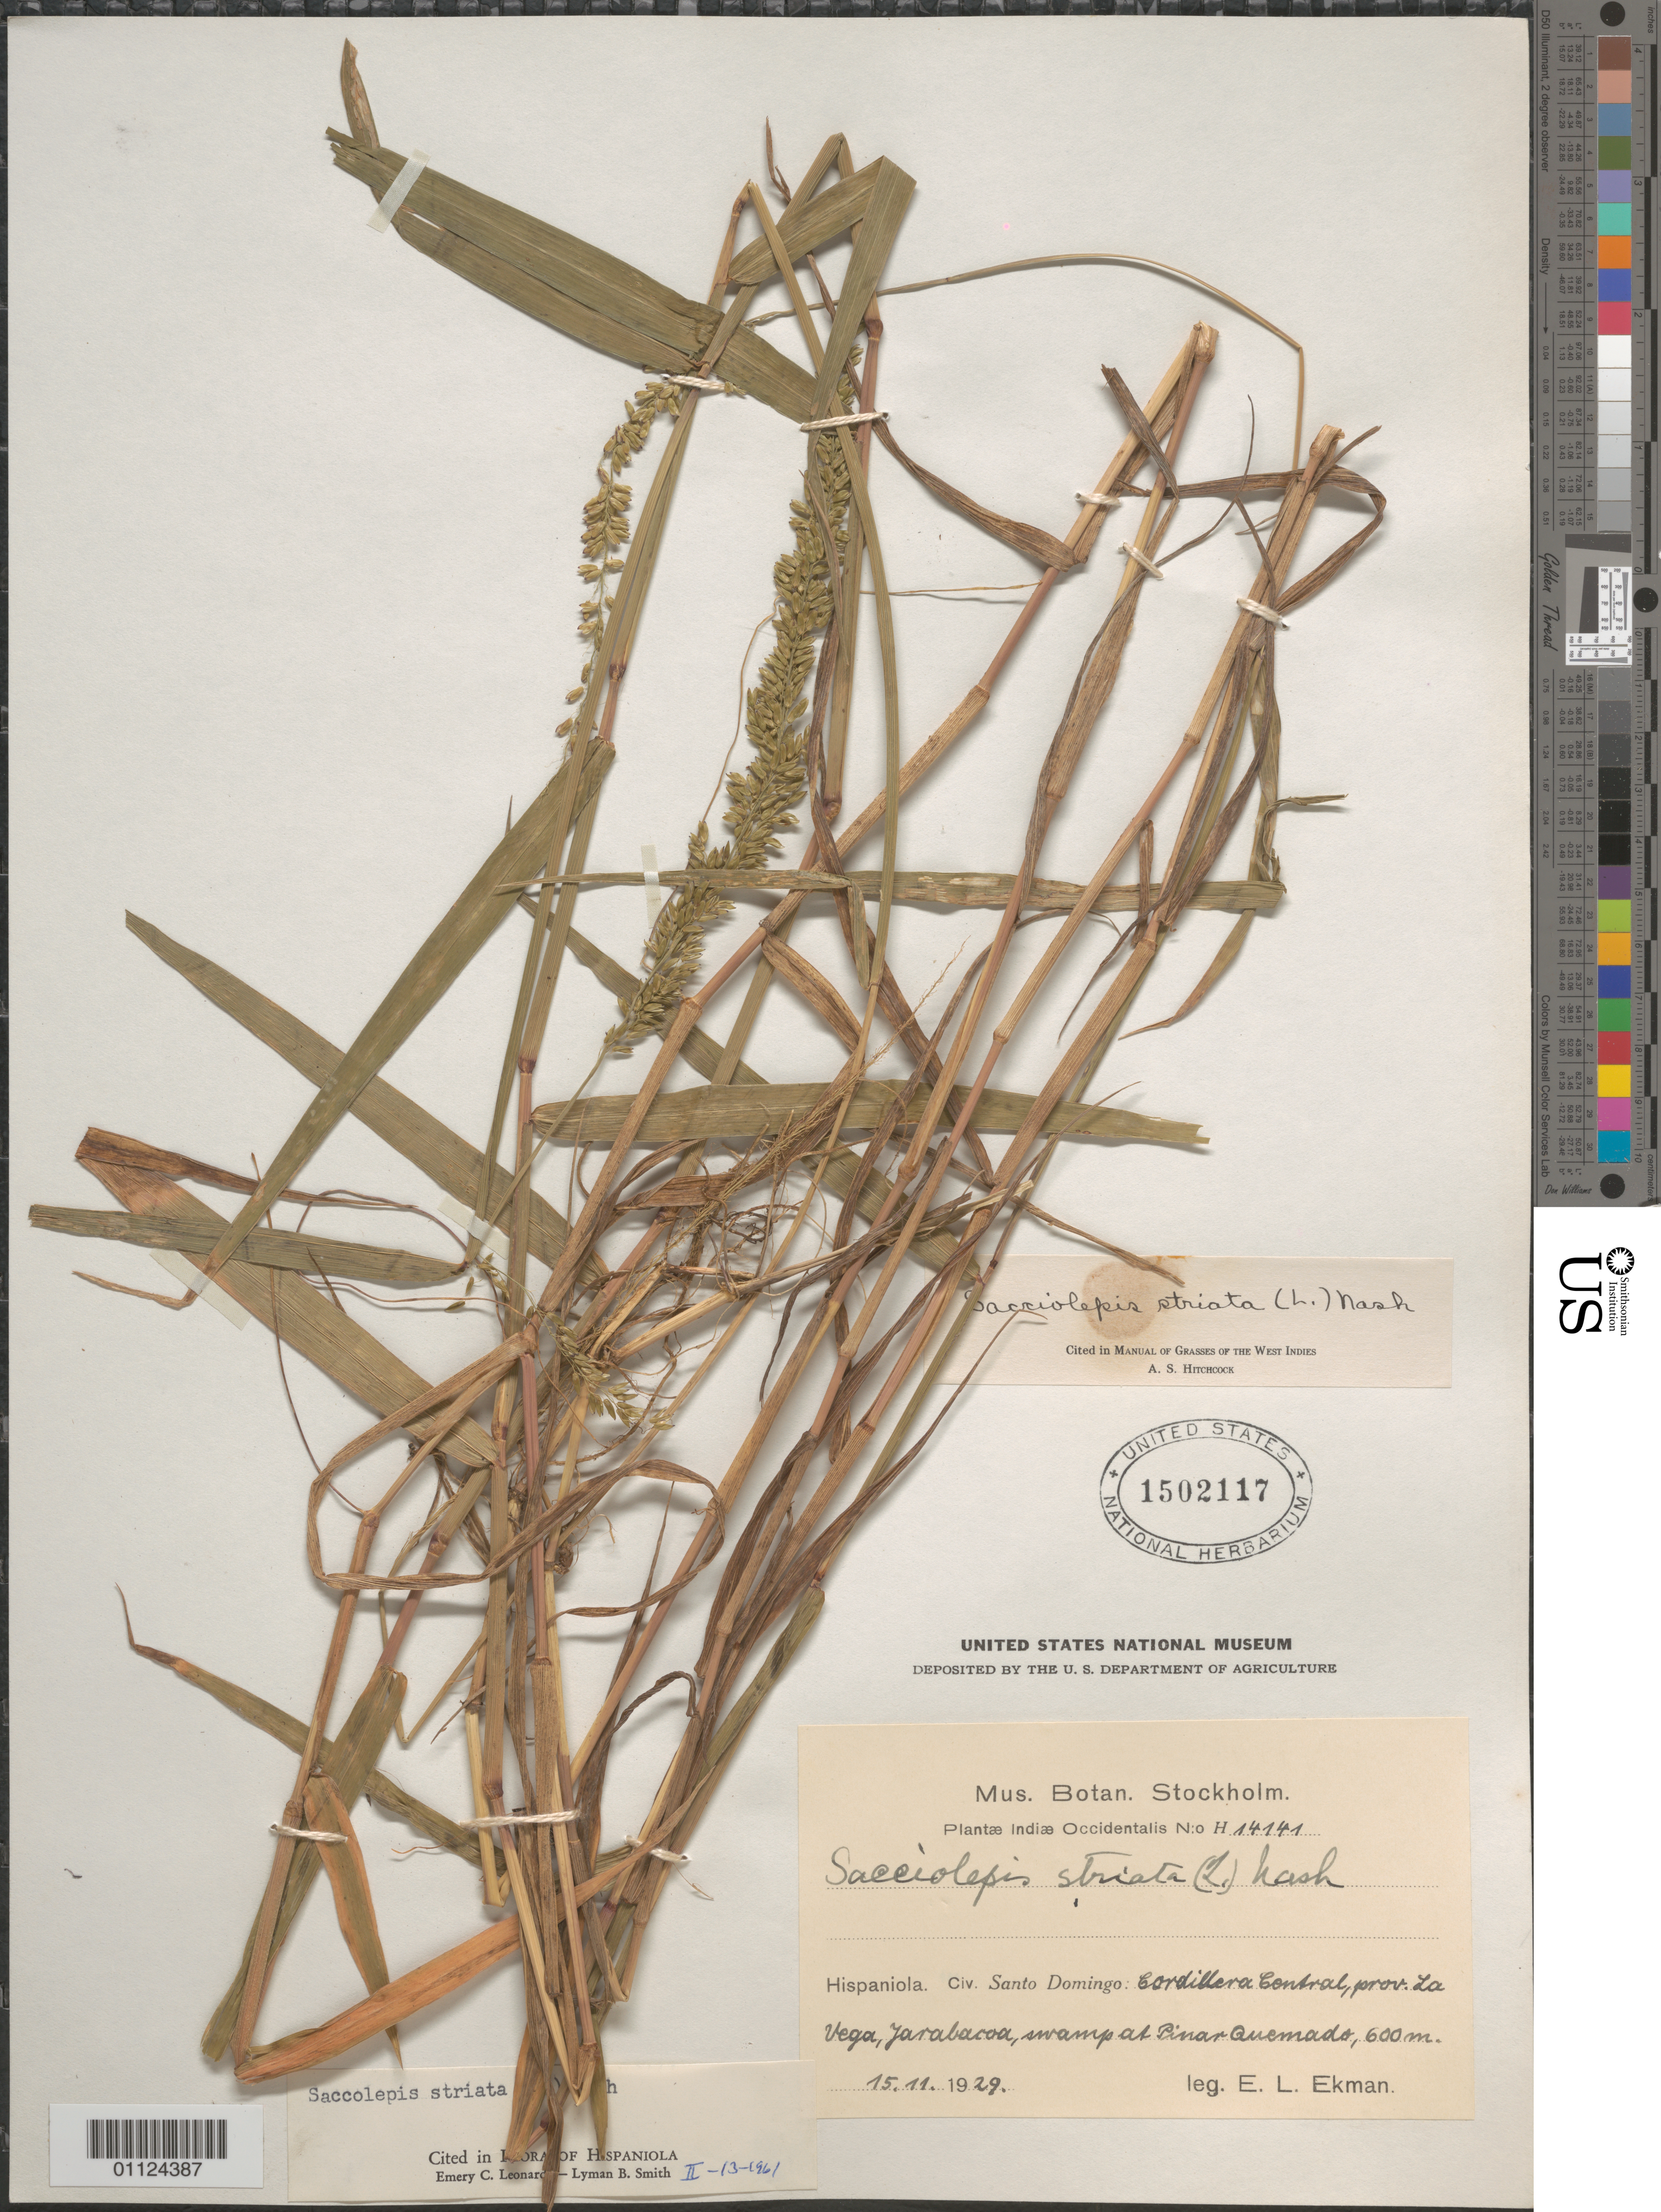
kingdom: Plantae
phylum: Tracheophyta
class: Liliopsida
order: Poales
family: Poaceae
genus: Sacciolepis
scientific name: Sacciolepis striata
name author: (L.) Nash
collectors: E. L. Ekman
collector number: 14141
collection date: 1929-11-15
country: Dominican Republic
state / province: La Vega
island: Hispaniola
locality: Jarabacoa, at Pinar Quemado.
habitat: Swamp.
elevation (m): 600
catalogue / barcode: US 1502117